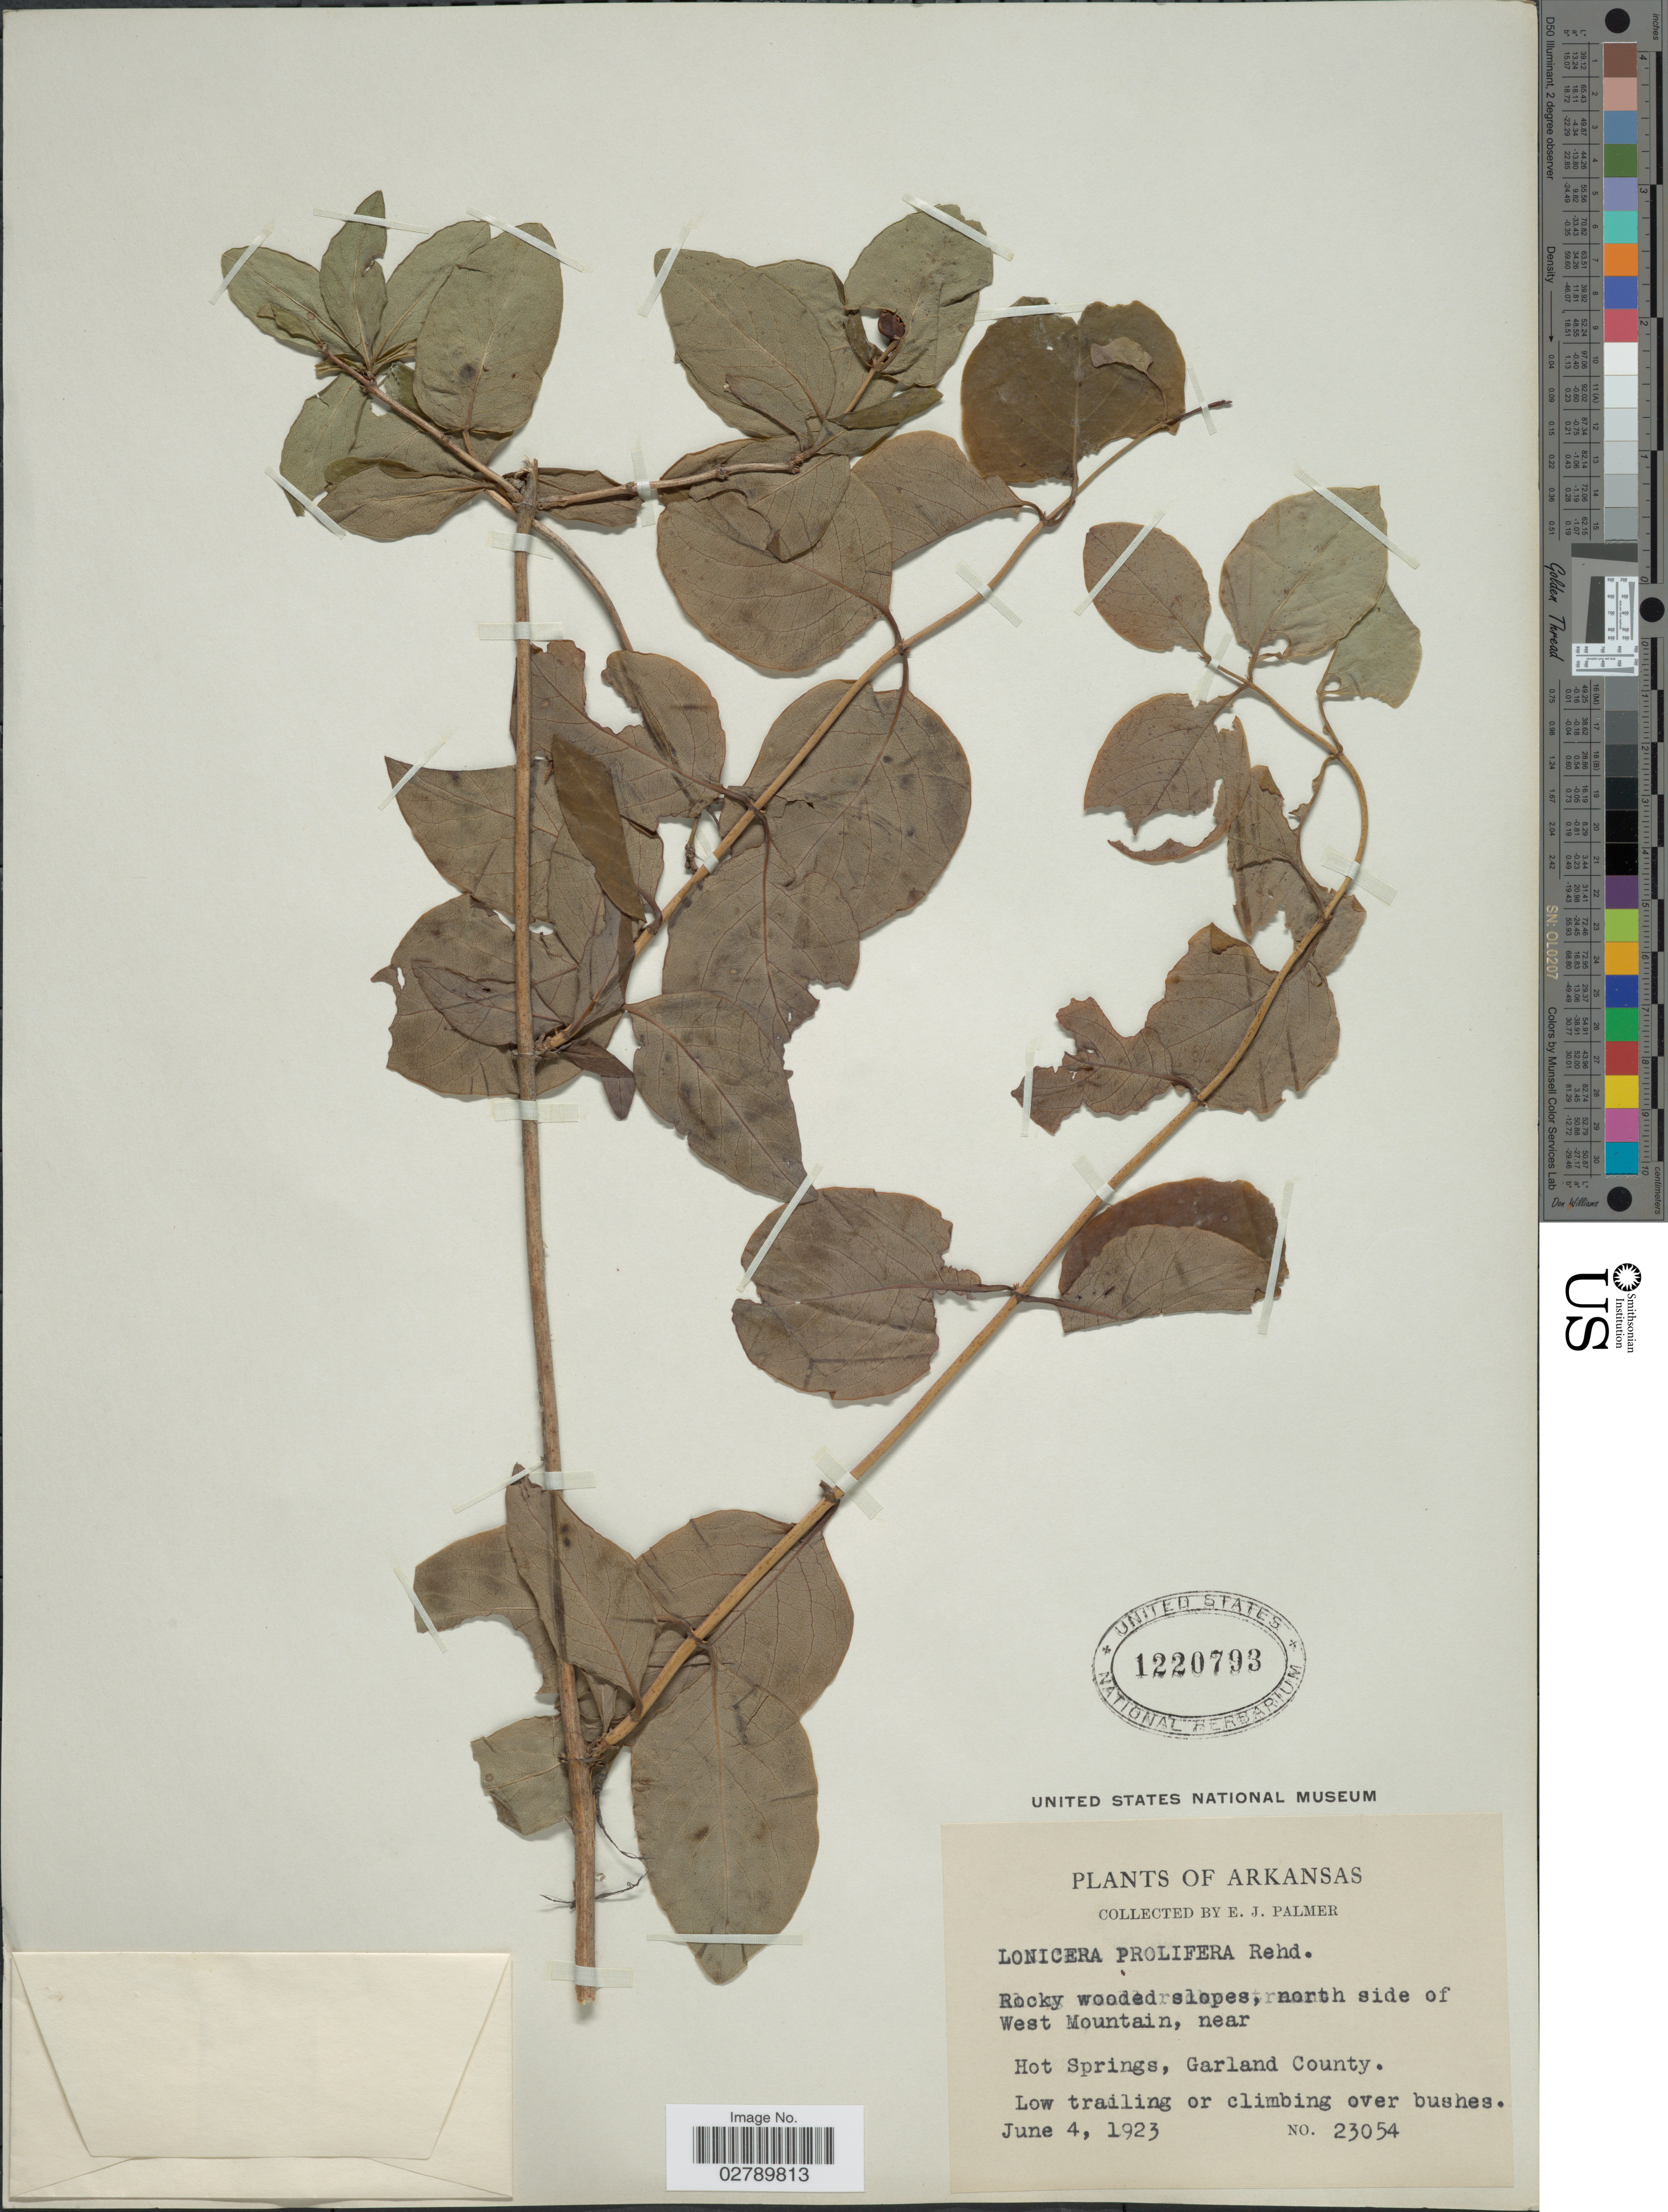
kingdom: Plantae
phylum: Tracheophyta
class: Magnoliopsida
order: Dipsacales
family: Caprifoliaceae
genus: Lonicera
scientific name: Lonicera prolifera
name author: (O. Kirchner) Booth ex Rehder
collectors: E. J. Palmer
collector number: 23054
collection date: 1923-06-04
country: United States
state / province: Arkansas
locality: Rocky wooded slopes, north side of West Mountain, near Hot Springs, Garland County.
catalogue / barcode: US 1220793